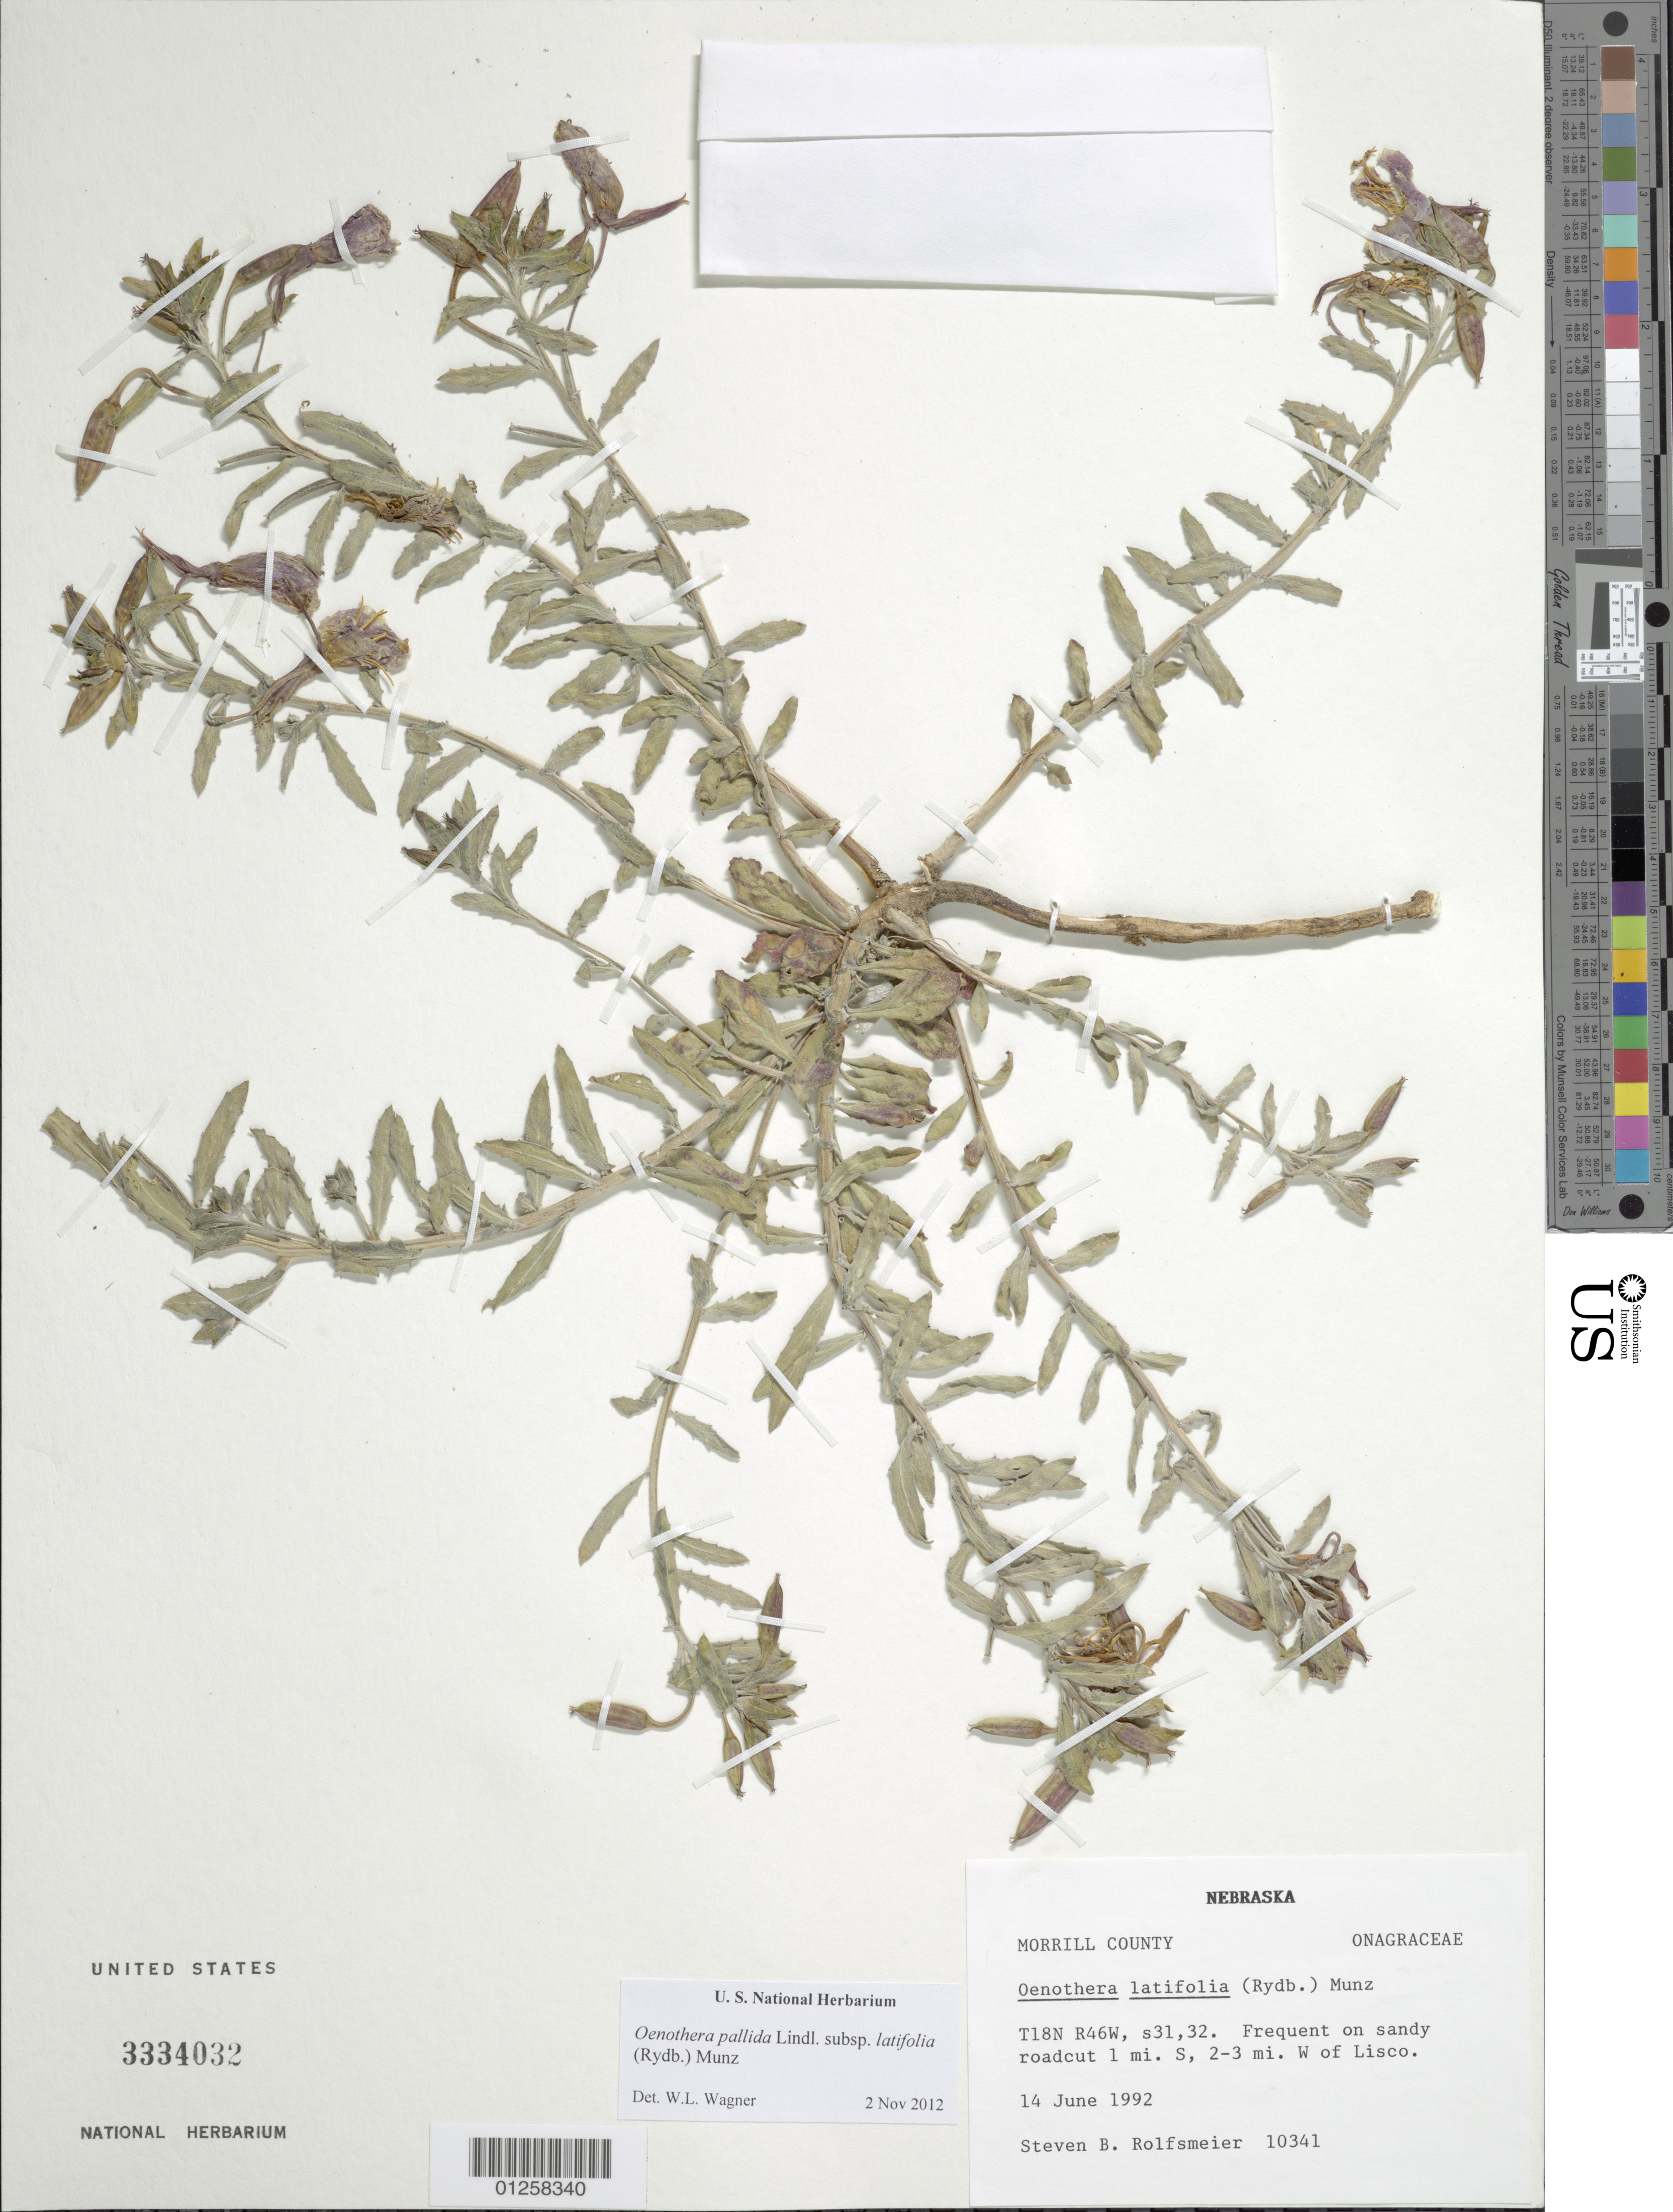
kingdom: Plantae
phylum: Tracheophyta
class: Magnoliopsida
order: Myrtales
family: Onagraceae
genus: Oenothera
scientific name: Oenothera pallida subsp. latifolia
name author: (Rydb.) Munz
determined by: Wagner, W. L., (BOT), Smithsonian Institution - National Museum of Natural History (UNITED STATES)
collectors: S. Rolfsmeier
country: United States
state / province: Nebraska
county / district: Morrill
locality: T18 N R46W, s31,32. 1 mi. S, 2-3 mi. W. of Lisco.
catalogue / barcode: US 3334032